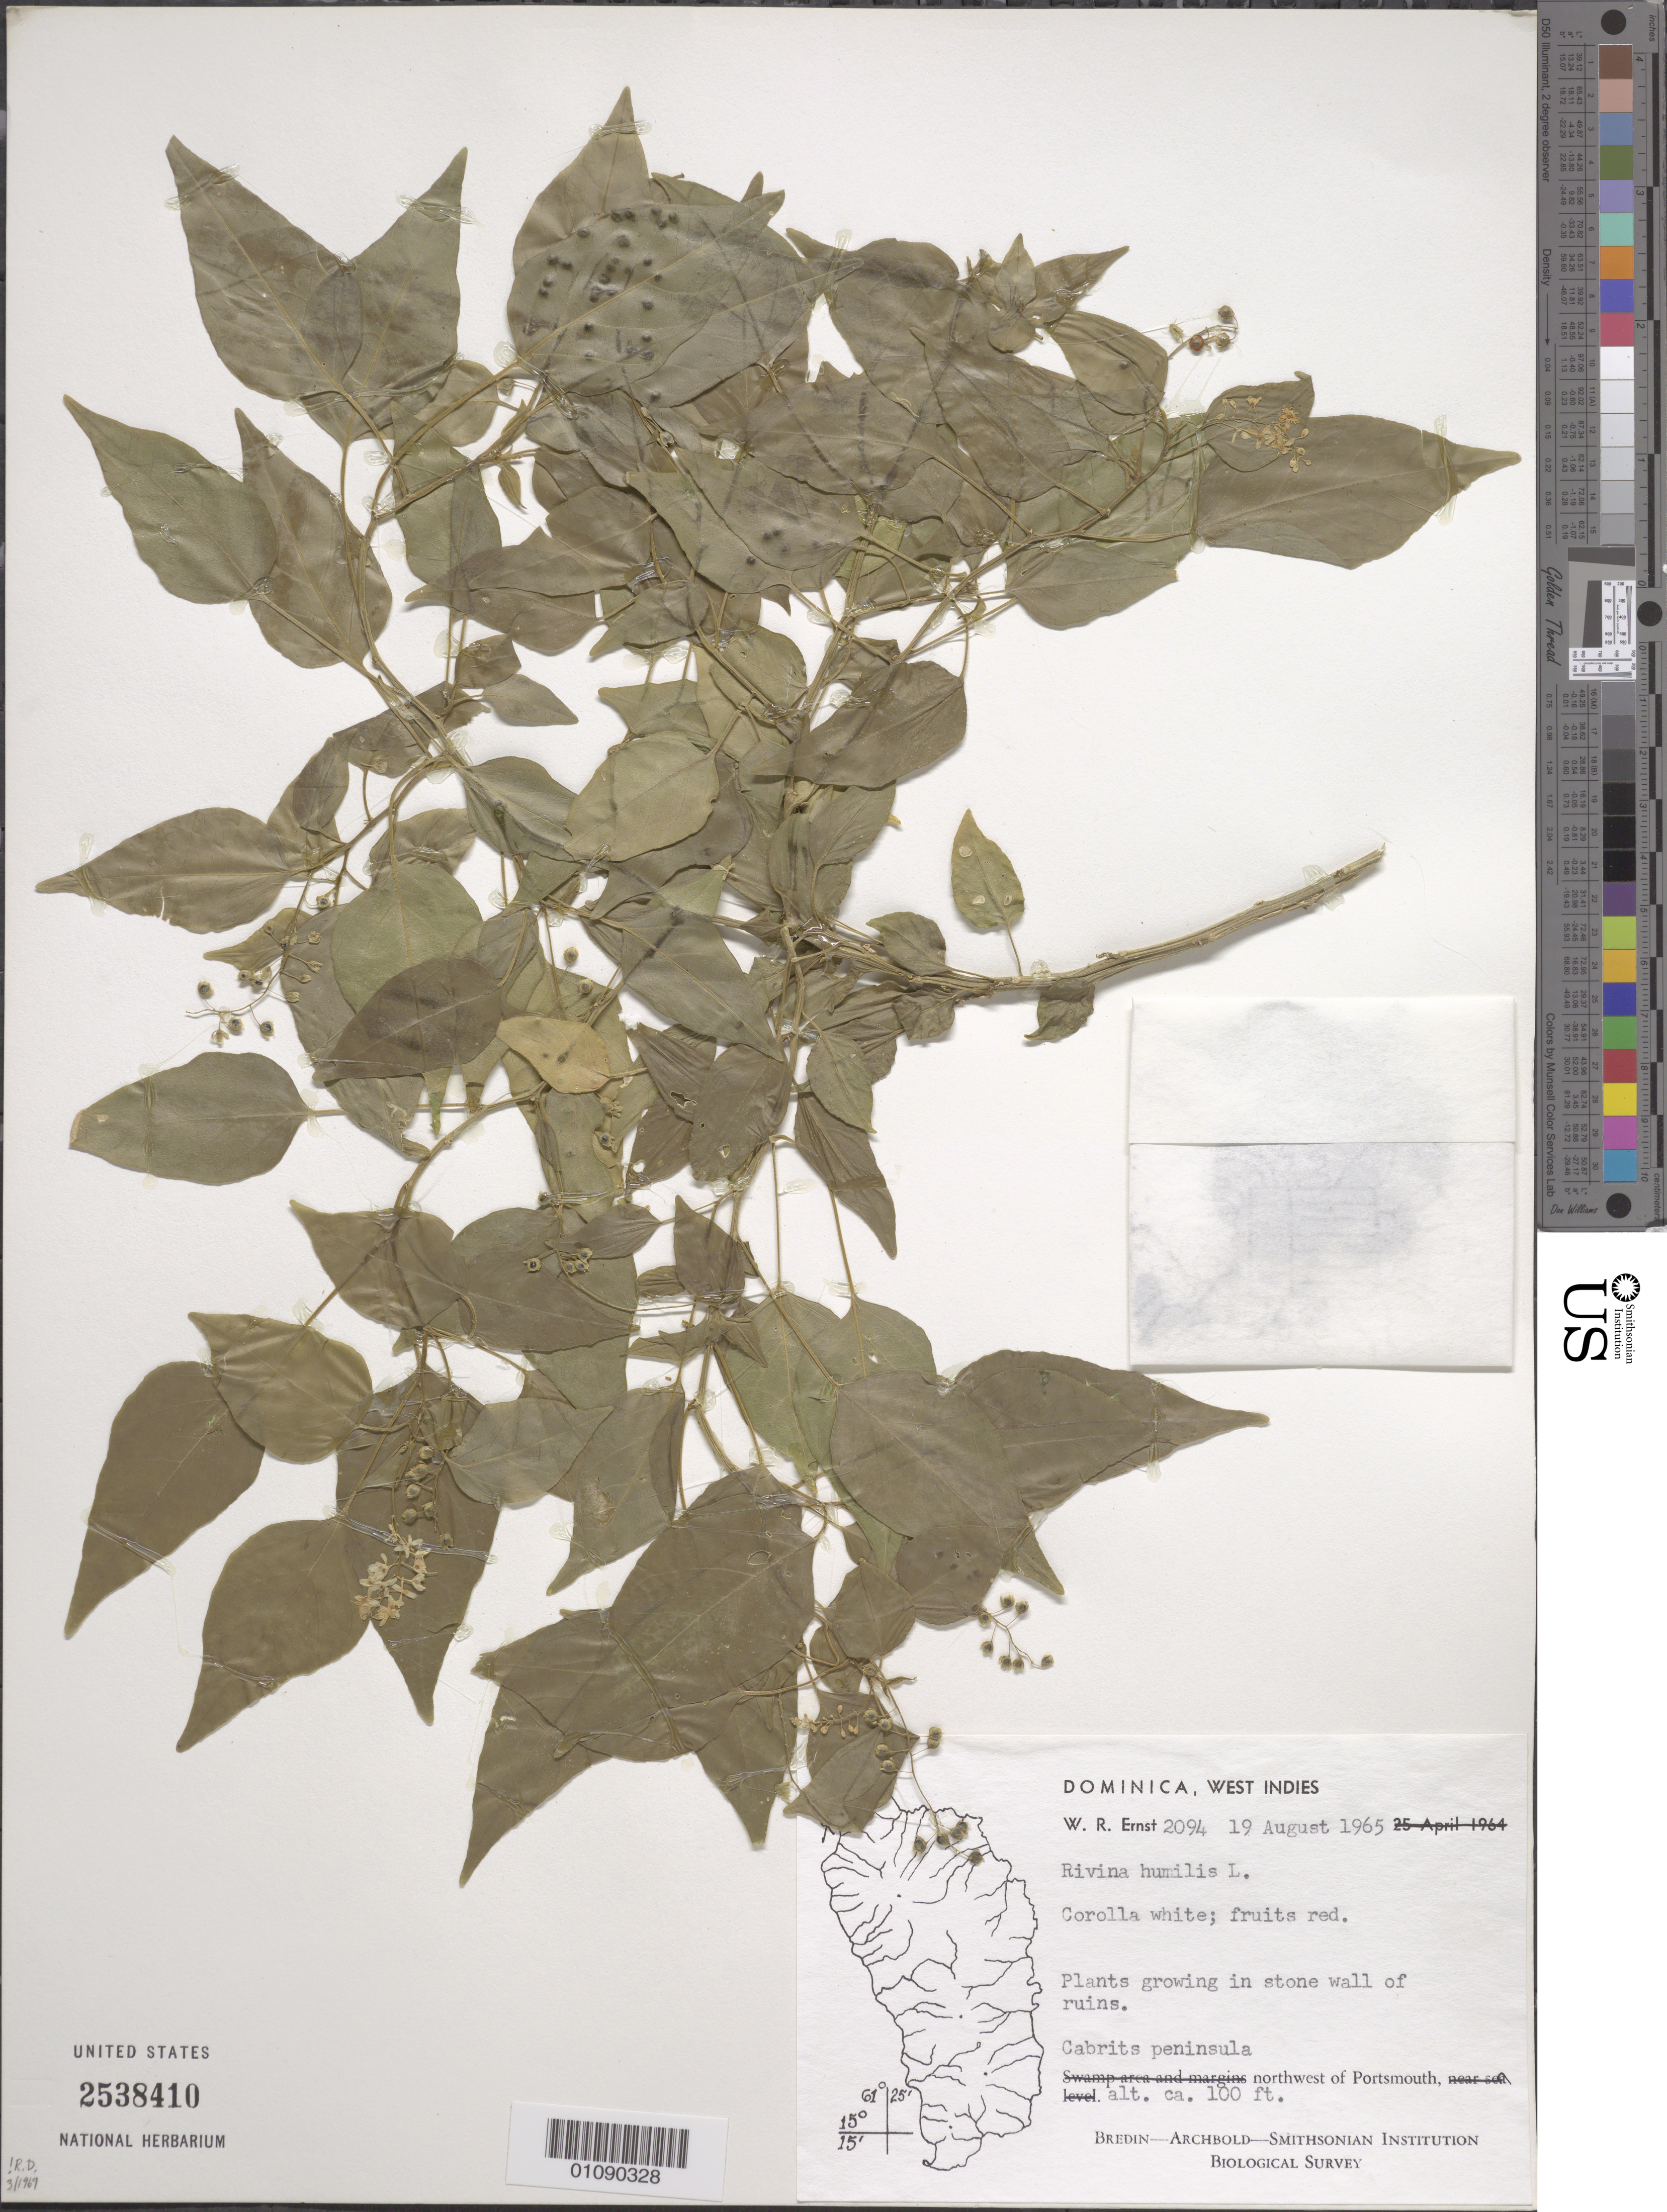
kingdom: Plantae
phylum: Tracheophyta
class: Magnoliopsida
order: Caryophyllales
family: Phytolaccaceae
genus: Rivina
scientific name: Rivina humilis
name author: L.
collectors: W. R. Ernst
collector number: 2094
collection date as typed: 19 Aug 1965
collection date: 1965-08-19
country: Dominica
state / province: St. John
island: Dominica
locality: Cabrits peninsula, NW of Portsmouth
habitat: Plants growing in stone wall of ruins.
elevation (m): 30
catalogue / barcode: US 2538410